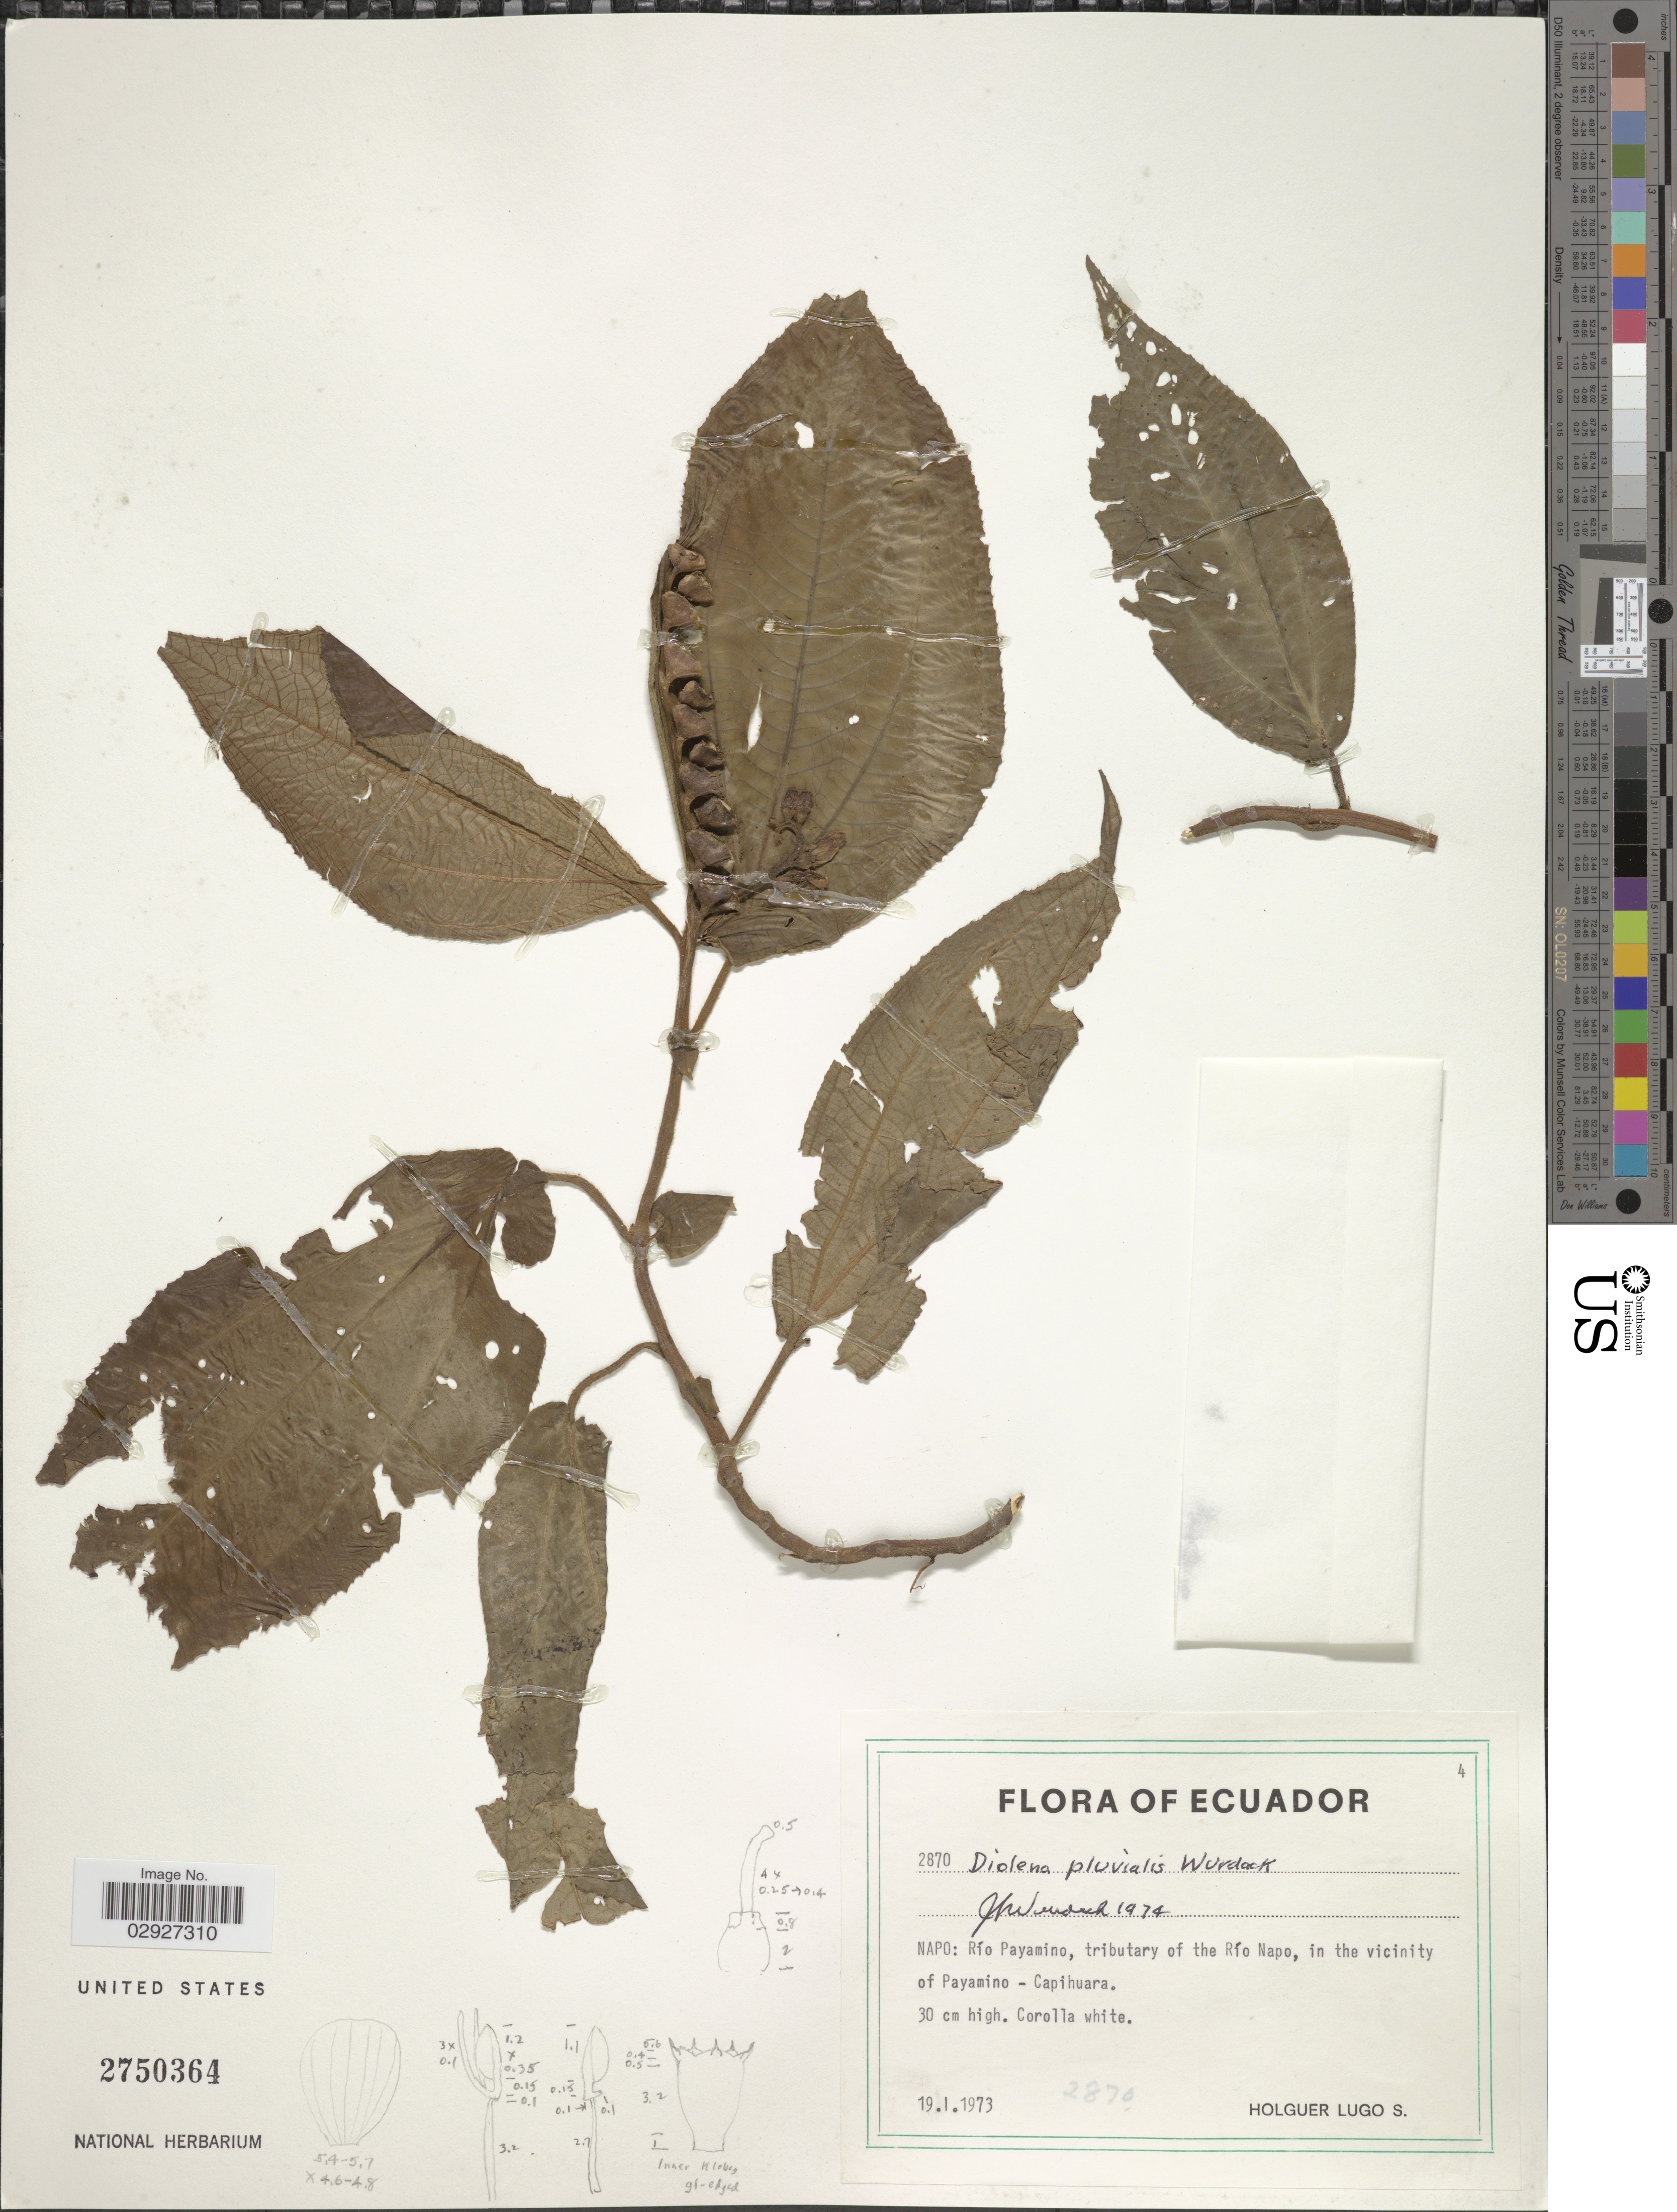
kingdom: Plantae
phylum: Tracheophyta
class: Magnoliopsida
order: Myrtales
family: Melastomataceae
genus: Triolena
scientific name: Triolena pluvialis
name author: (Wurdack) Wurdack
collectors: H. Lugo S.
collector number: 2870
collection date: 1973-01-19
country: Ecuador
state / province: Napo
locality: Napo: Río Payamino, tributary of the Río Napo, in the vicinity of Payamino - Capihuara.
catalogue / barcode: US 2750364